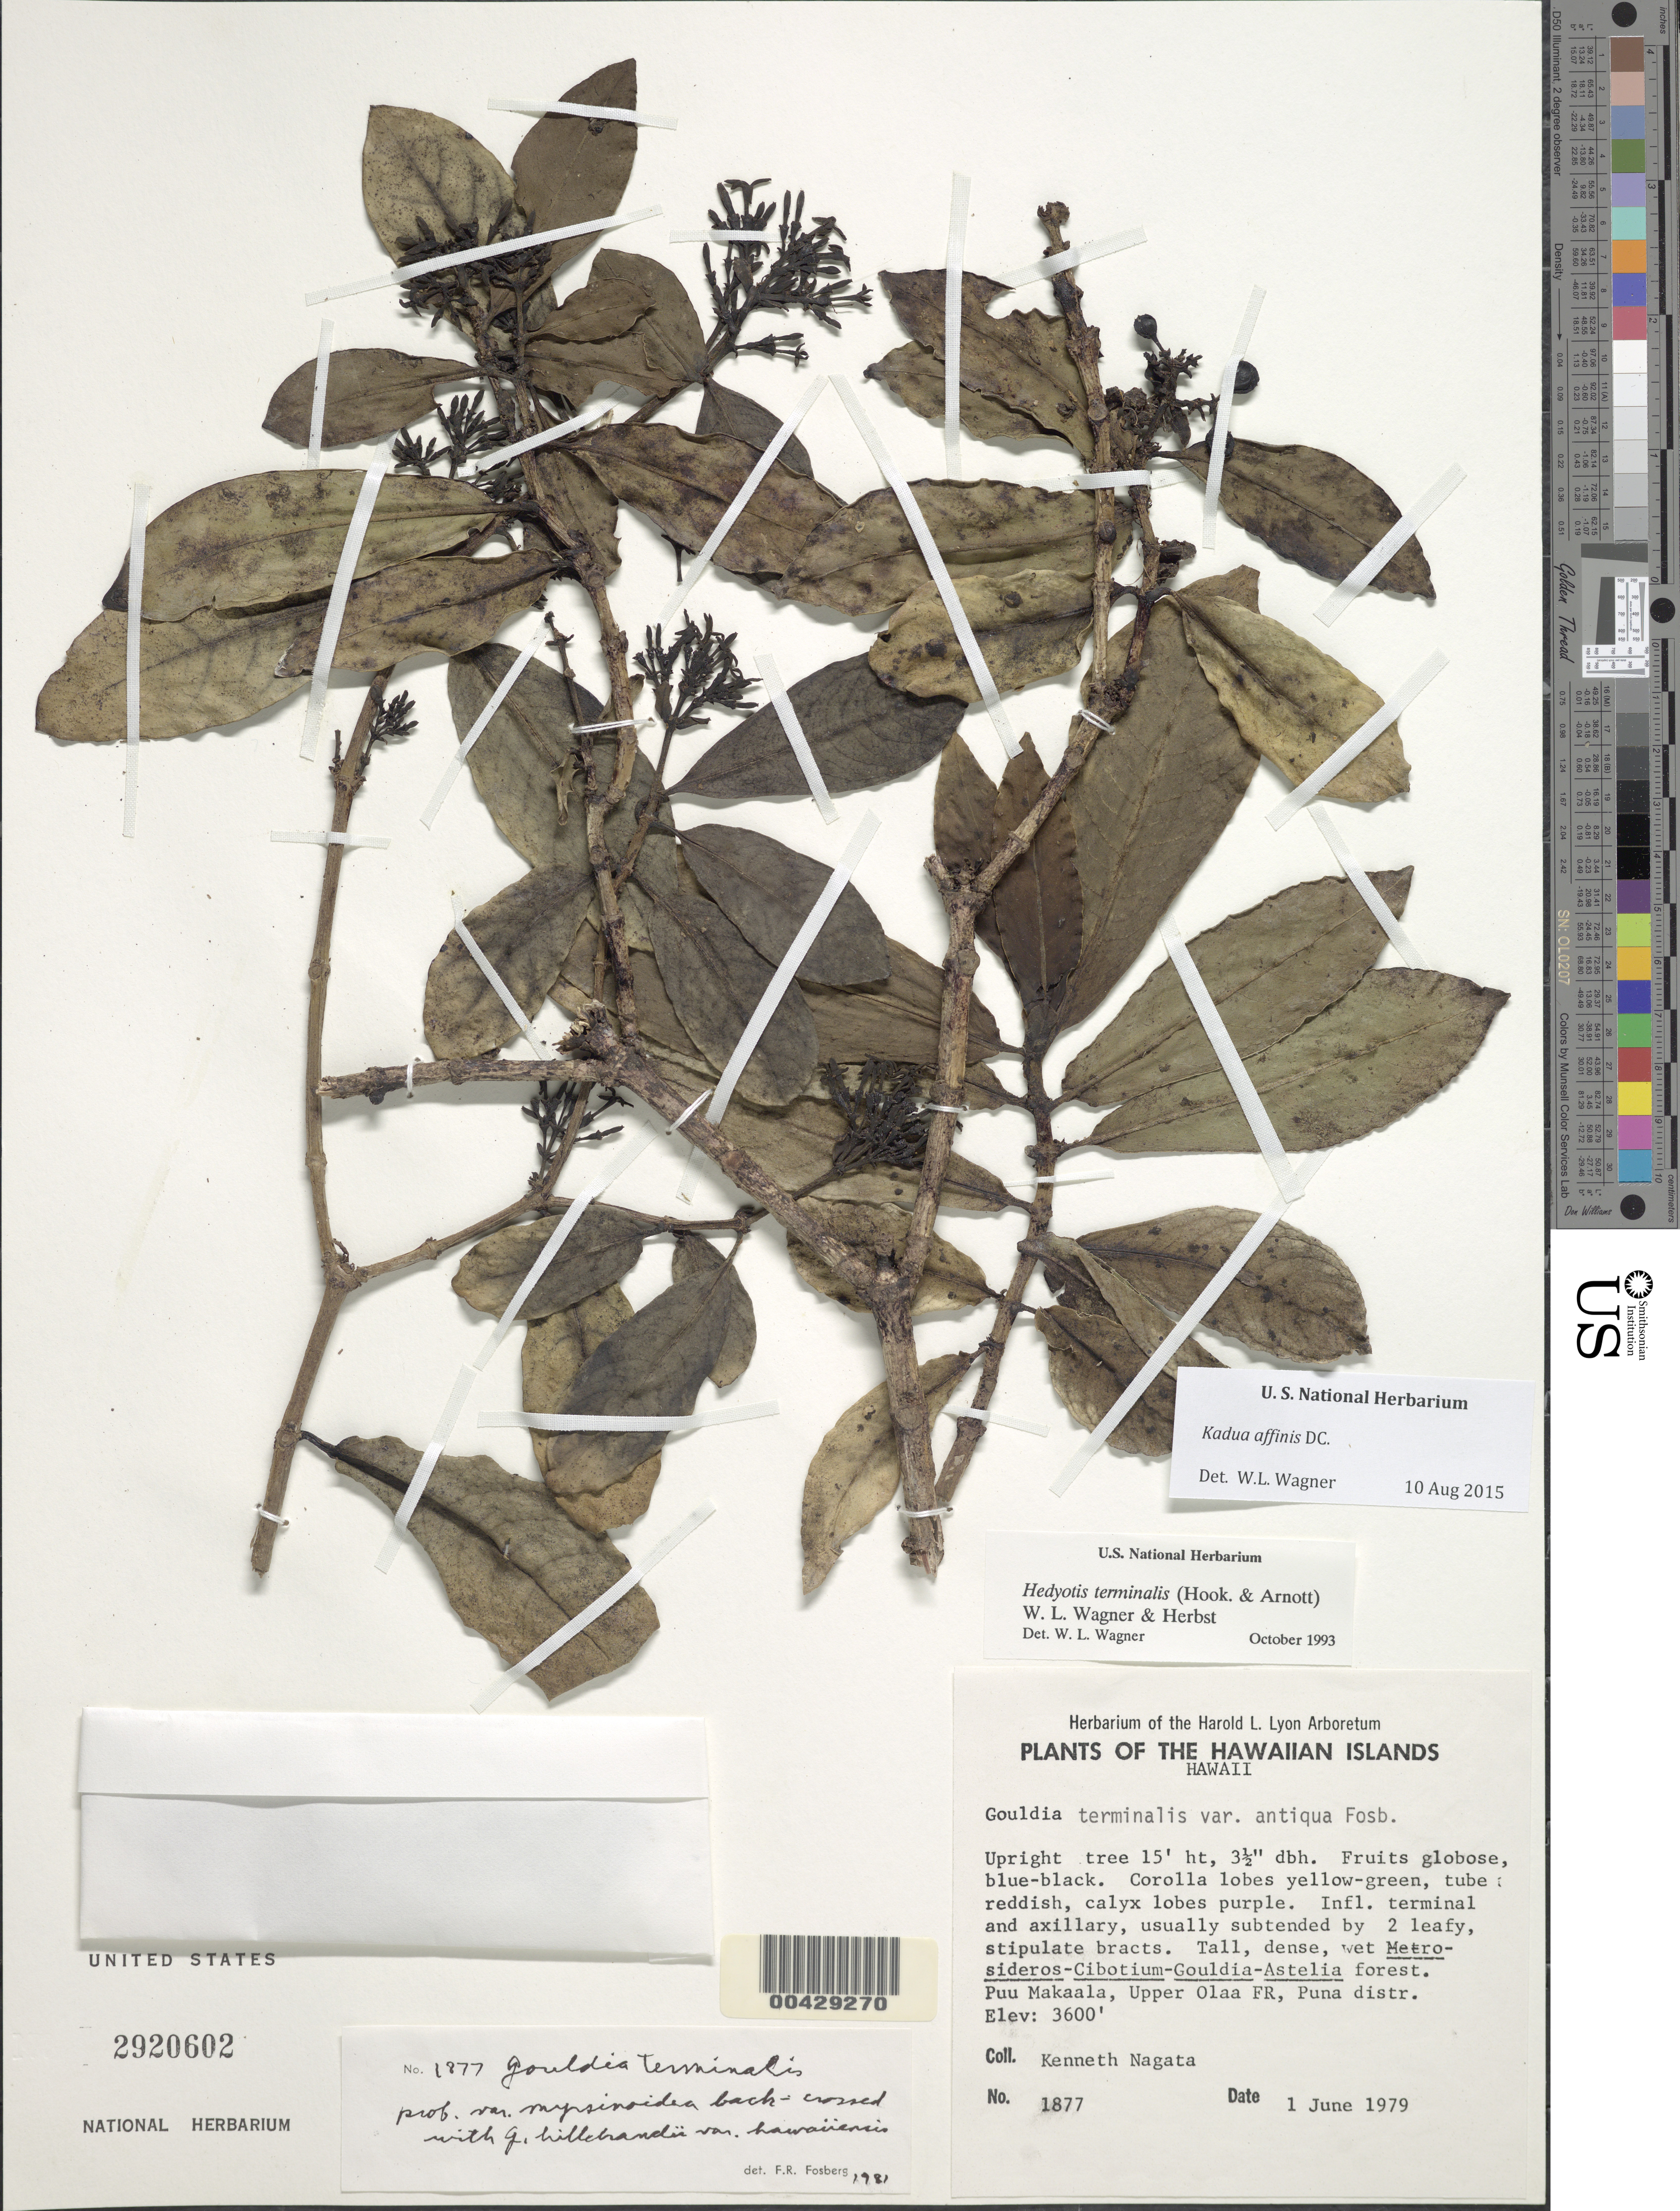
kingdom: Plantae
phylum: Tracheophyta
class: Magnoliopsida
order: Gentianales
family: Rubiaceae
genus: Kadua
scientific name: Kadua affinis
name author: DC.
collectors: K. Nagata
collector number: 1877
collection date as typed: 1 Jun 1979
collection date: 1979-06-01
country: United States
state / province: Hawaii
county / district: Hawaii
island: Hawaii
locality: Puu Makaala, Upper Olaa Forest Reserve, Puna District.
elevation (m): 1097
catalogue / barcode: US 2920602